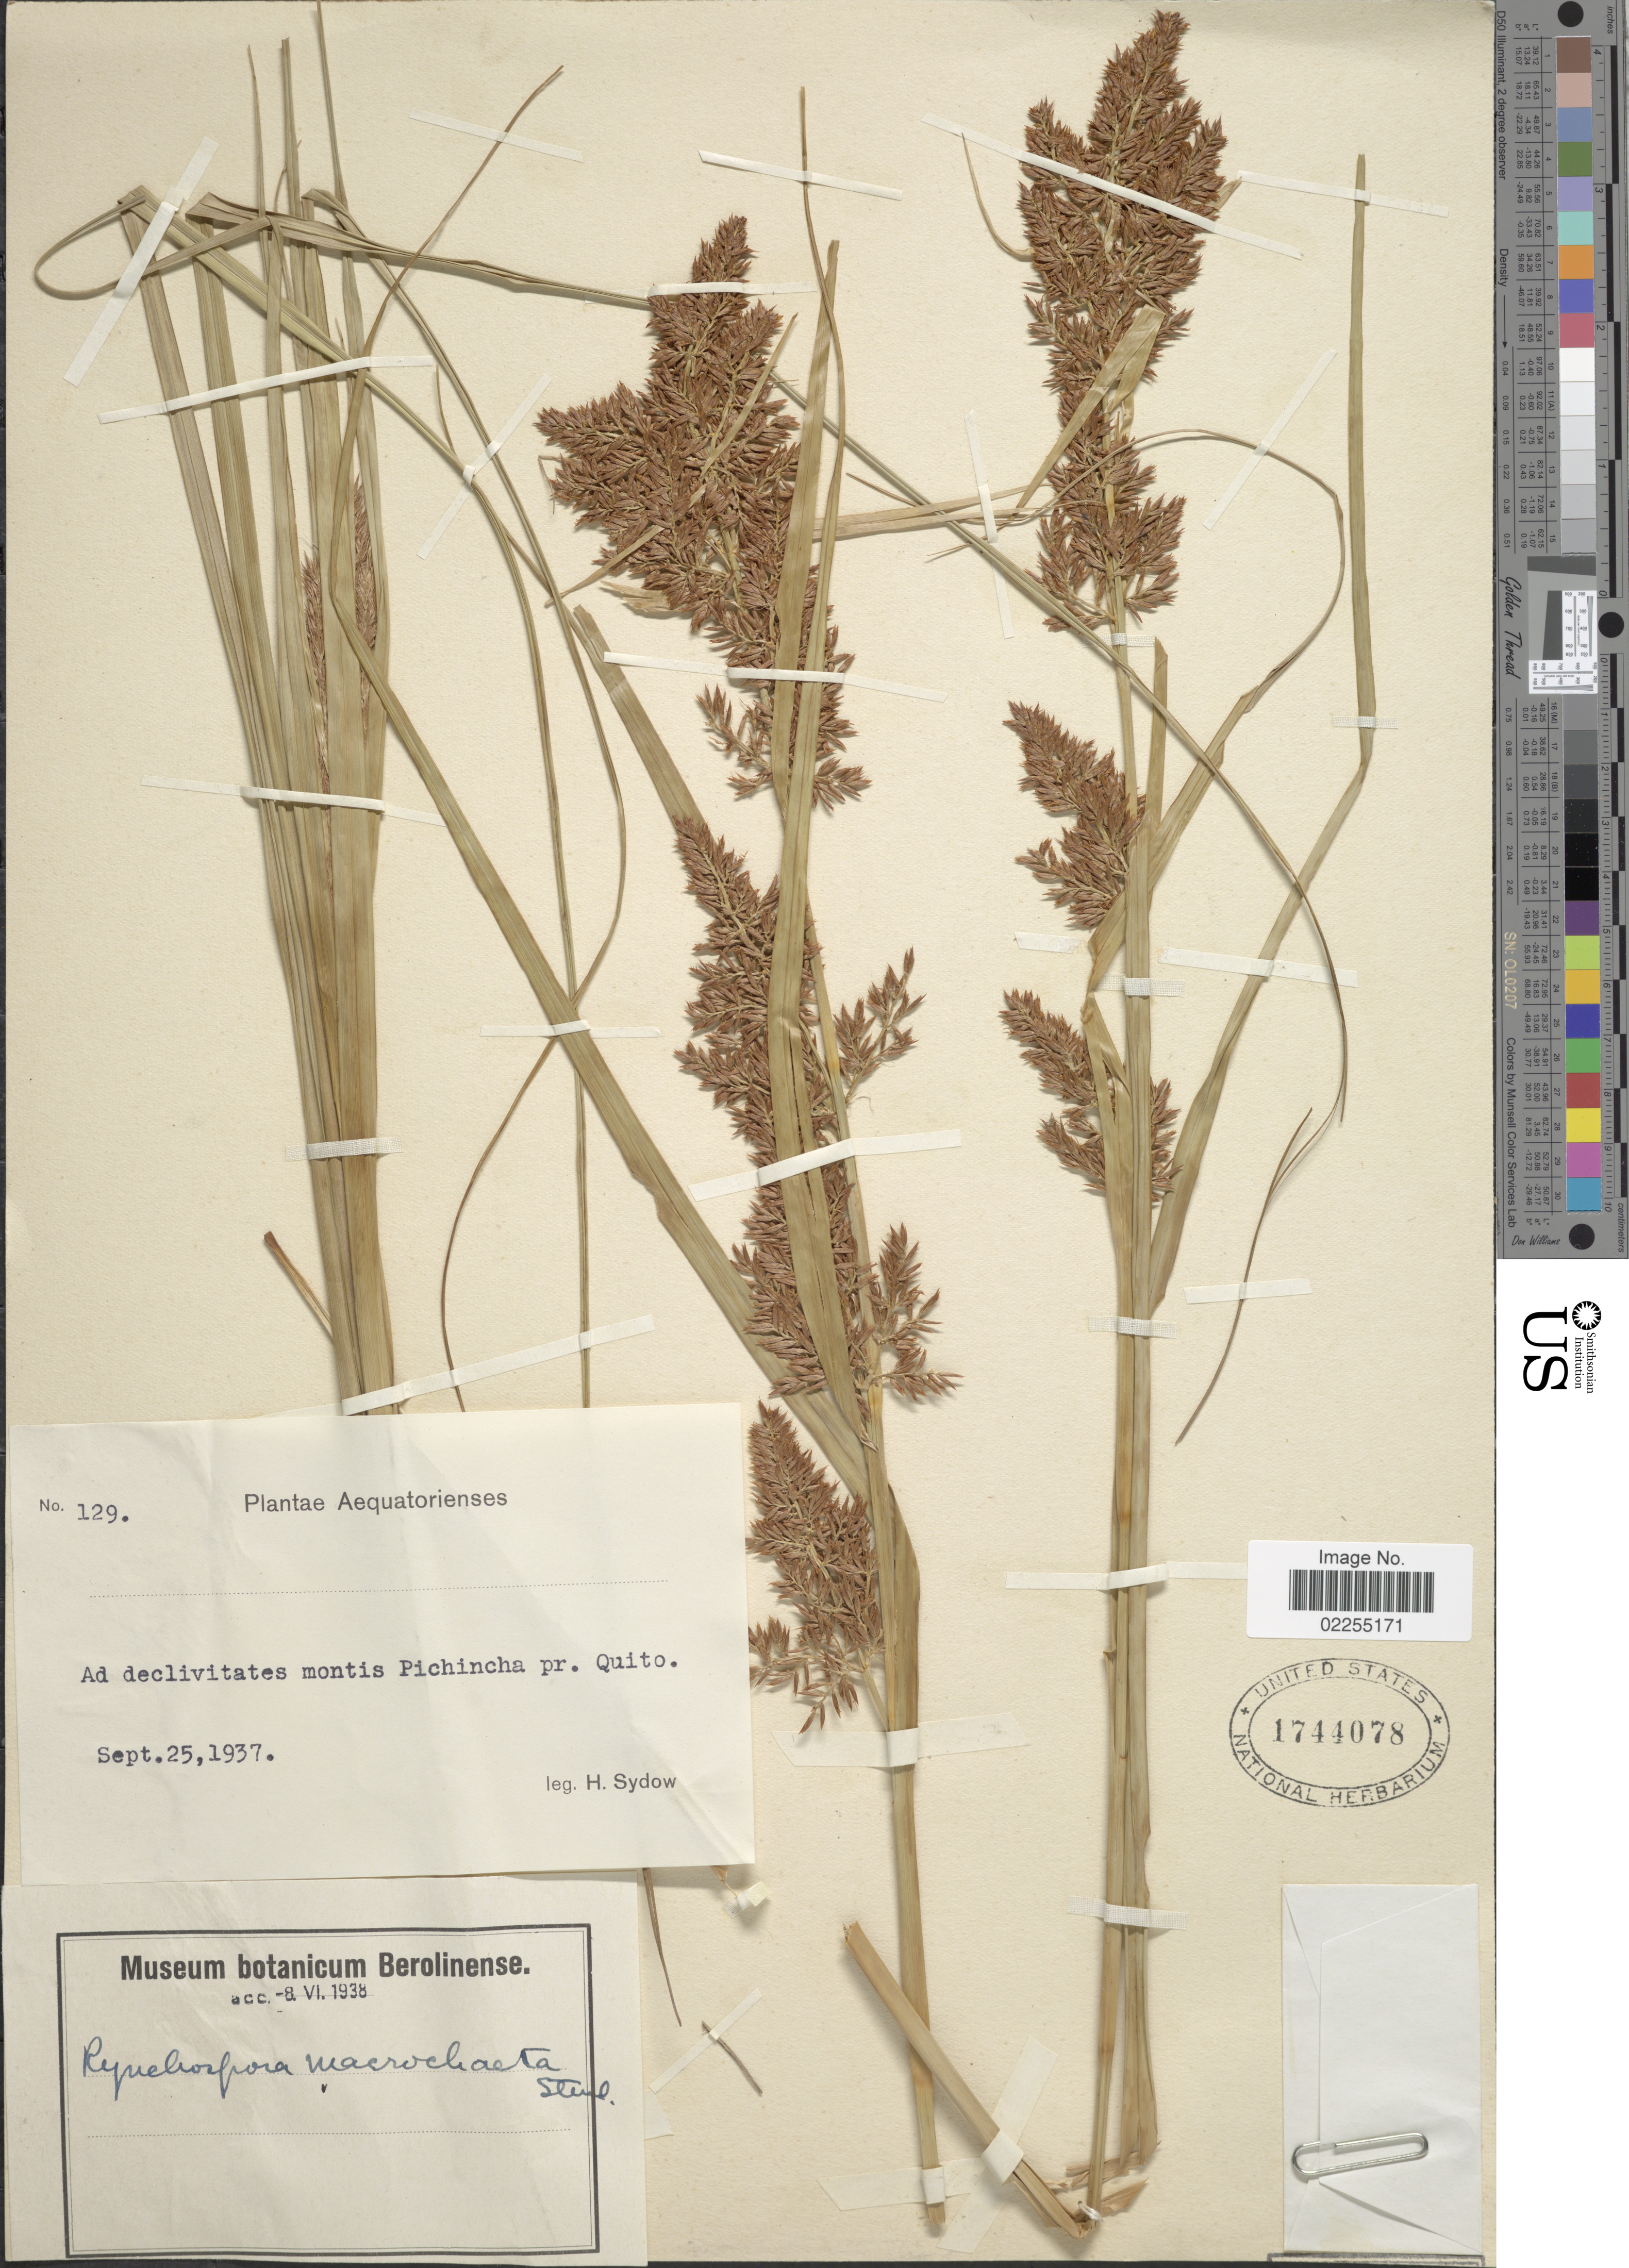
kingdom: Plantae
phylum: Tracheophyta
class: Liliopsida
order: Poales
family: Cyperaceae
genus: Rhynchospora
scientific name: Rhynchospora macrochaeta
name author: Steud. ex Boeckeler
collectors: H. Sydow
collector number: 129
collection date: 1937-09-25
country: Ecuador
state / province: Pichincha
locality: Ad declivitates montis Pichincha pr. Quito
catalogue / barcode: US 1744078